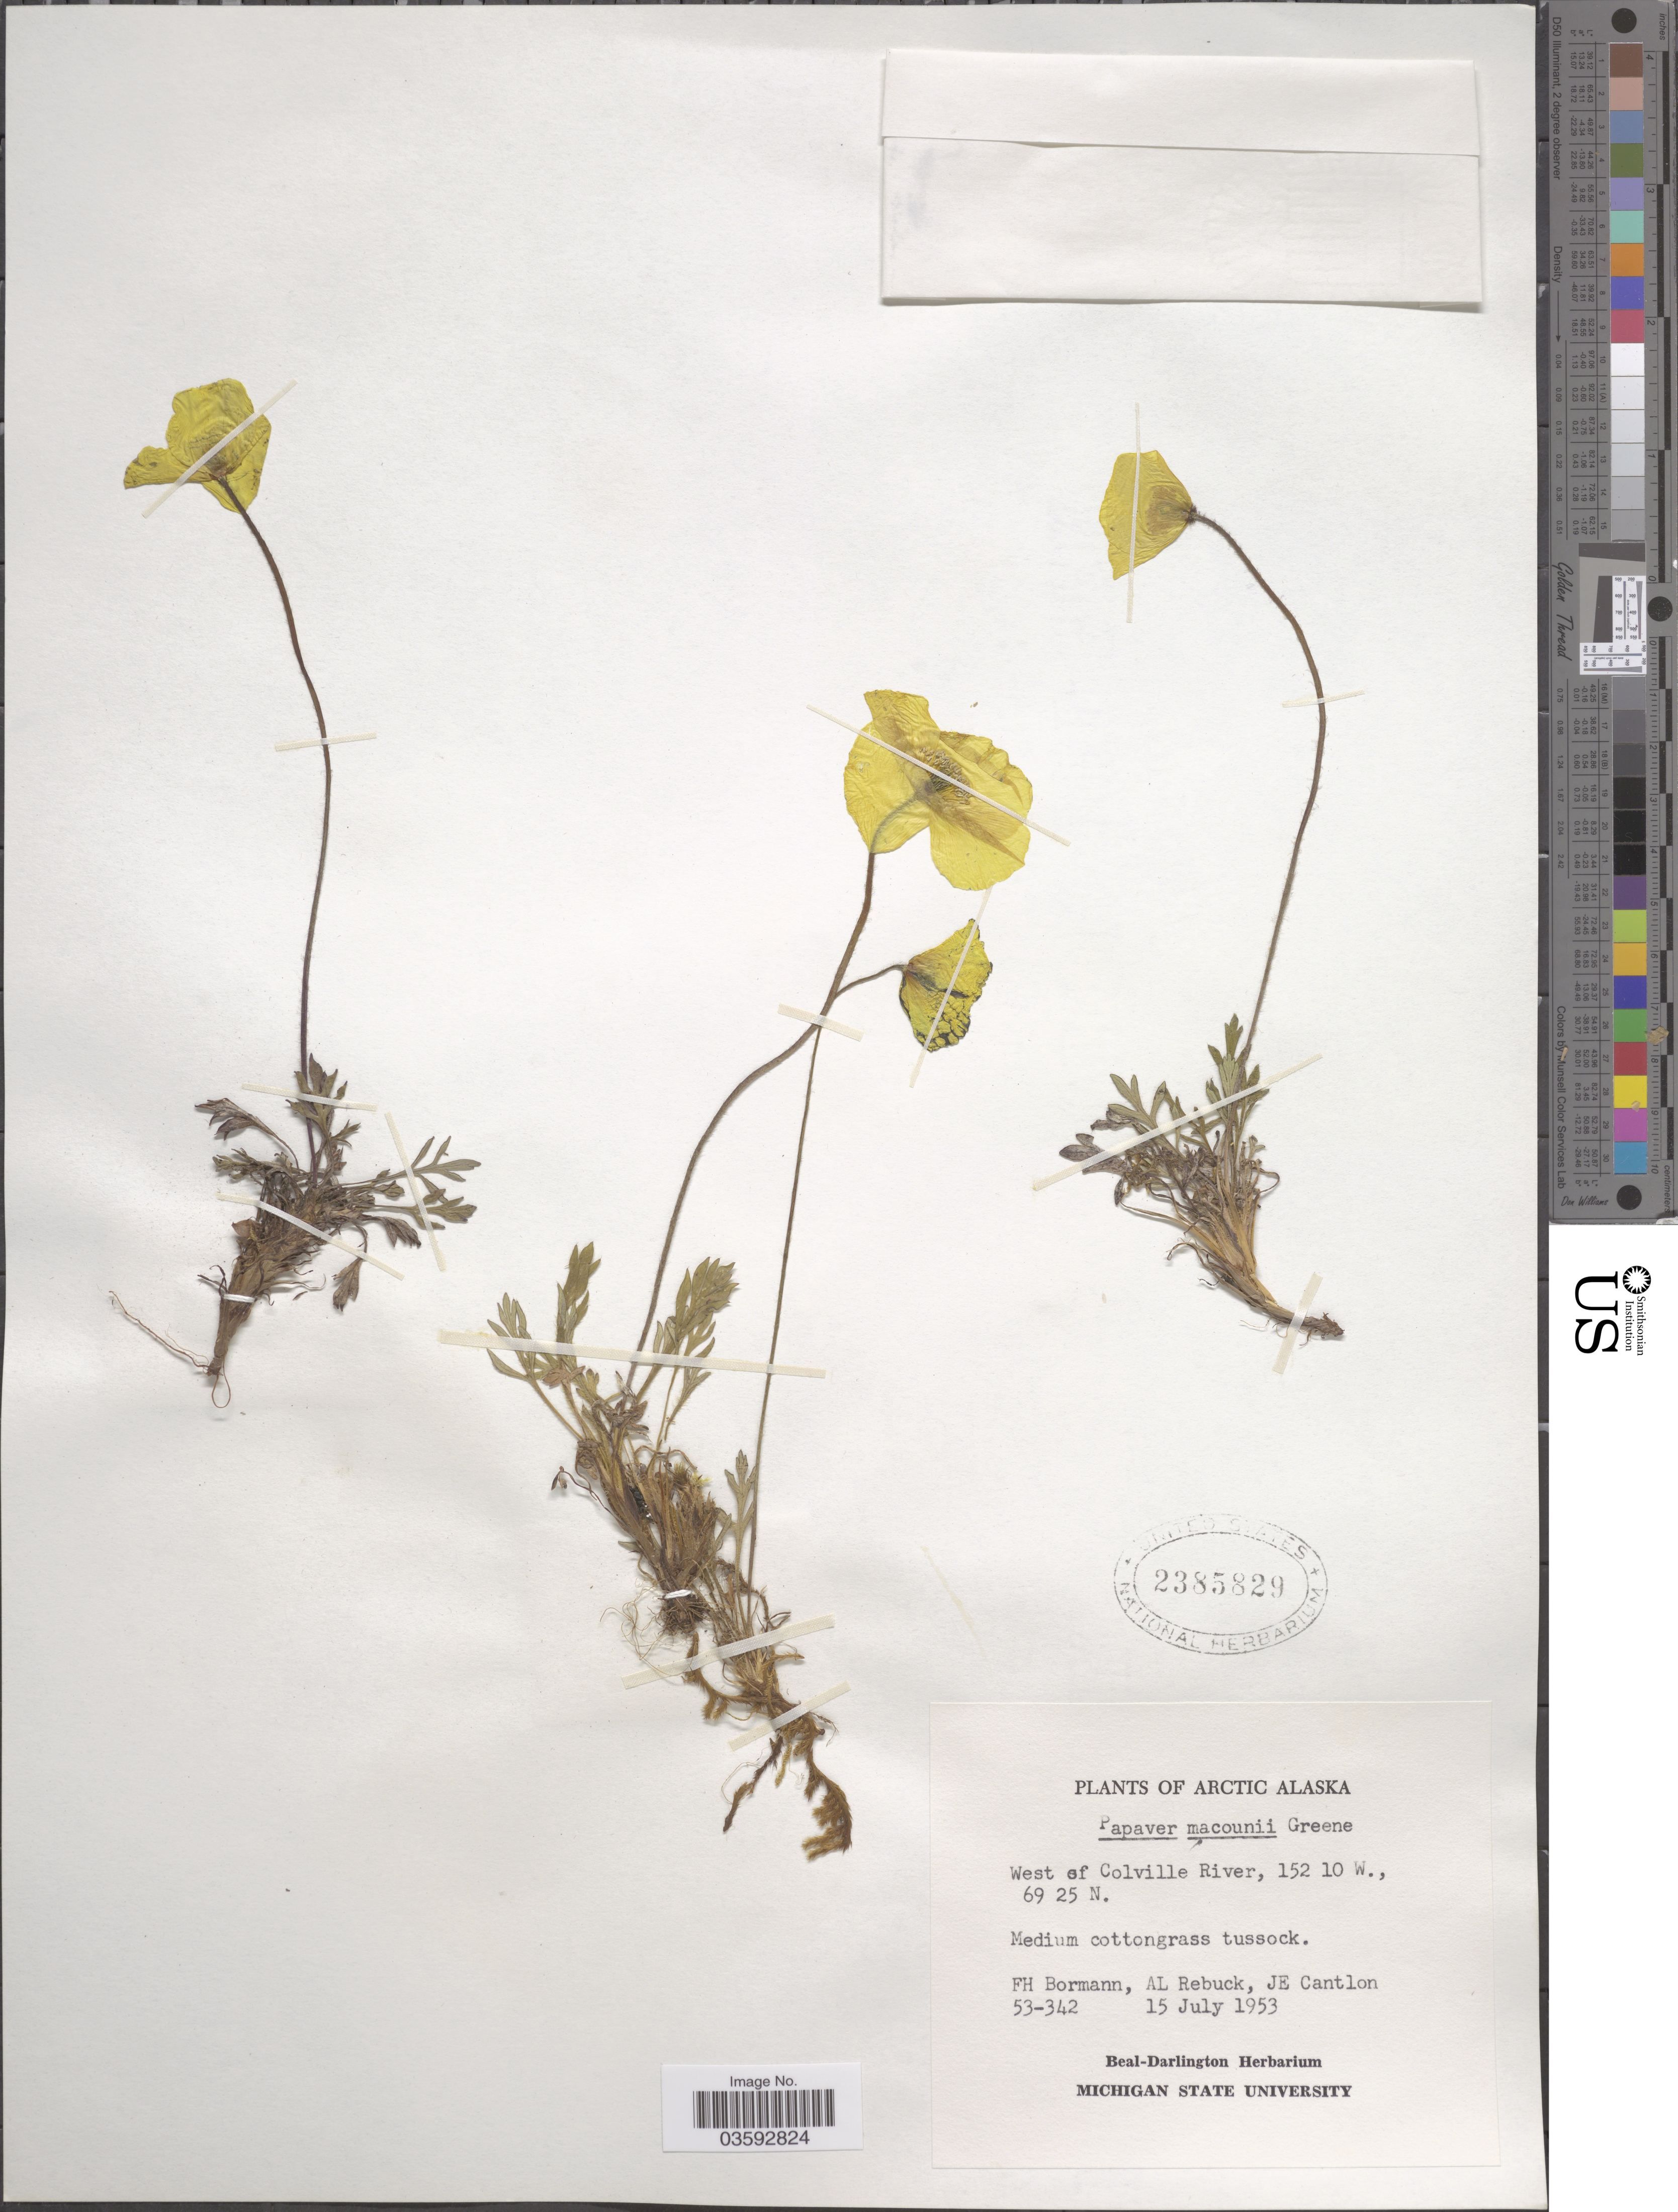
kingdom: Plantae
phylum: Tracheophyta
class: Magnoliopsida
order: Ranunculales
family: Papaveraceae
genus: Papaver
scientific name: Papaver macounii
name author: Greene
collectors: F. Bormann, A. Rebuck & J. Cantlon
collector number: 53-342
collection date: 1953-07-15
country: United States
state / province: Alaska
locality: Arctic Alaska. West of Colville River.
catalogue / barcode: US 2385829